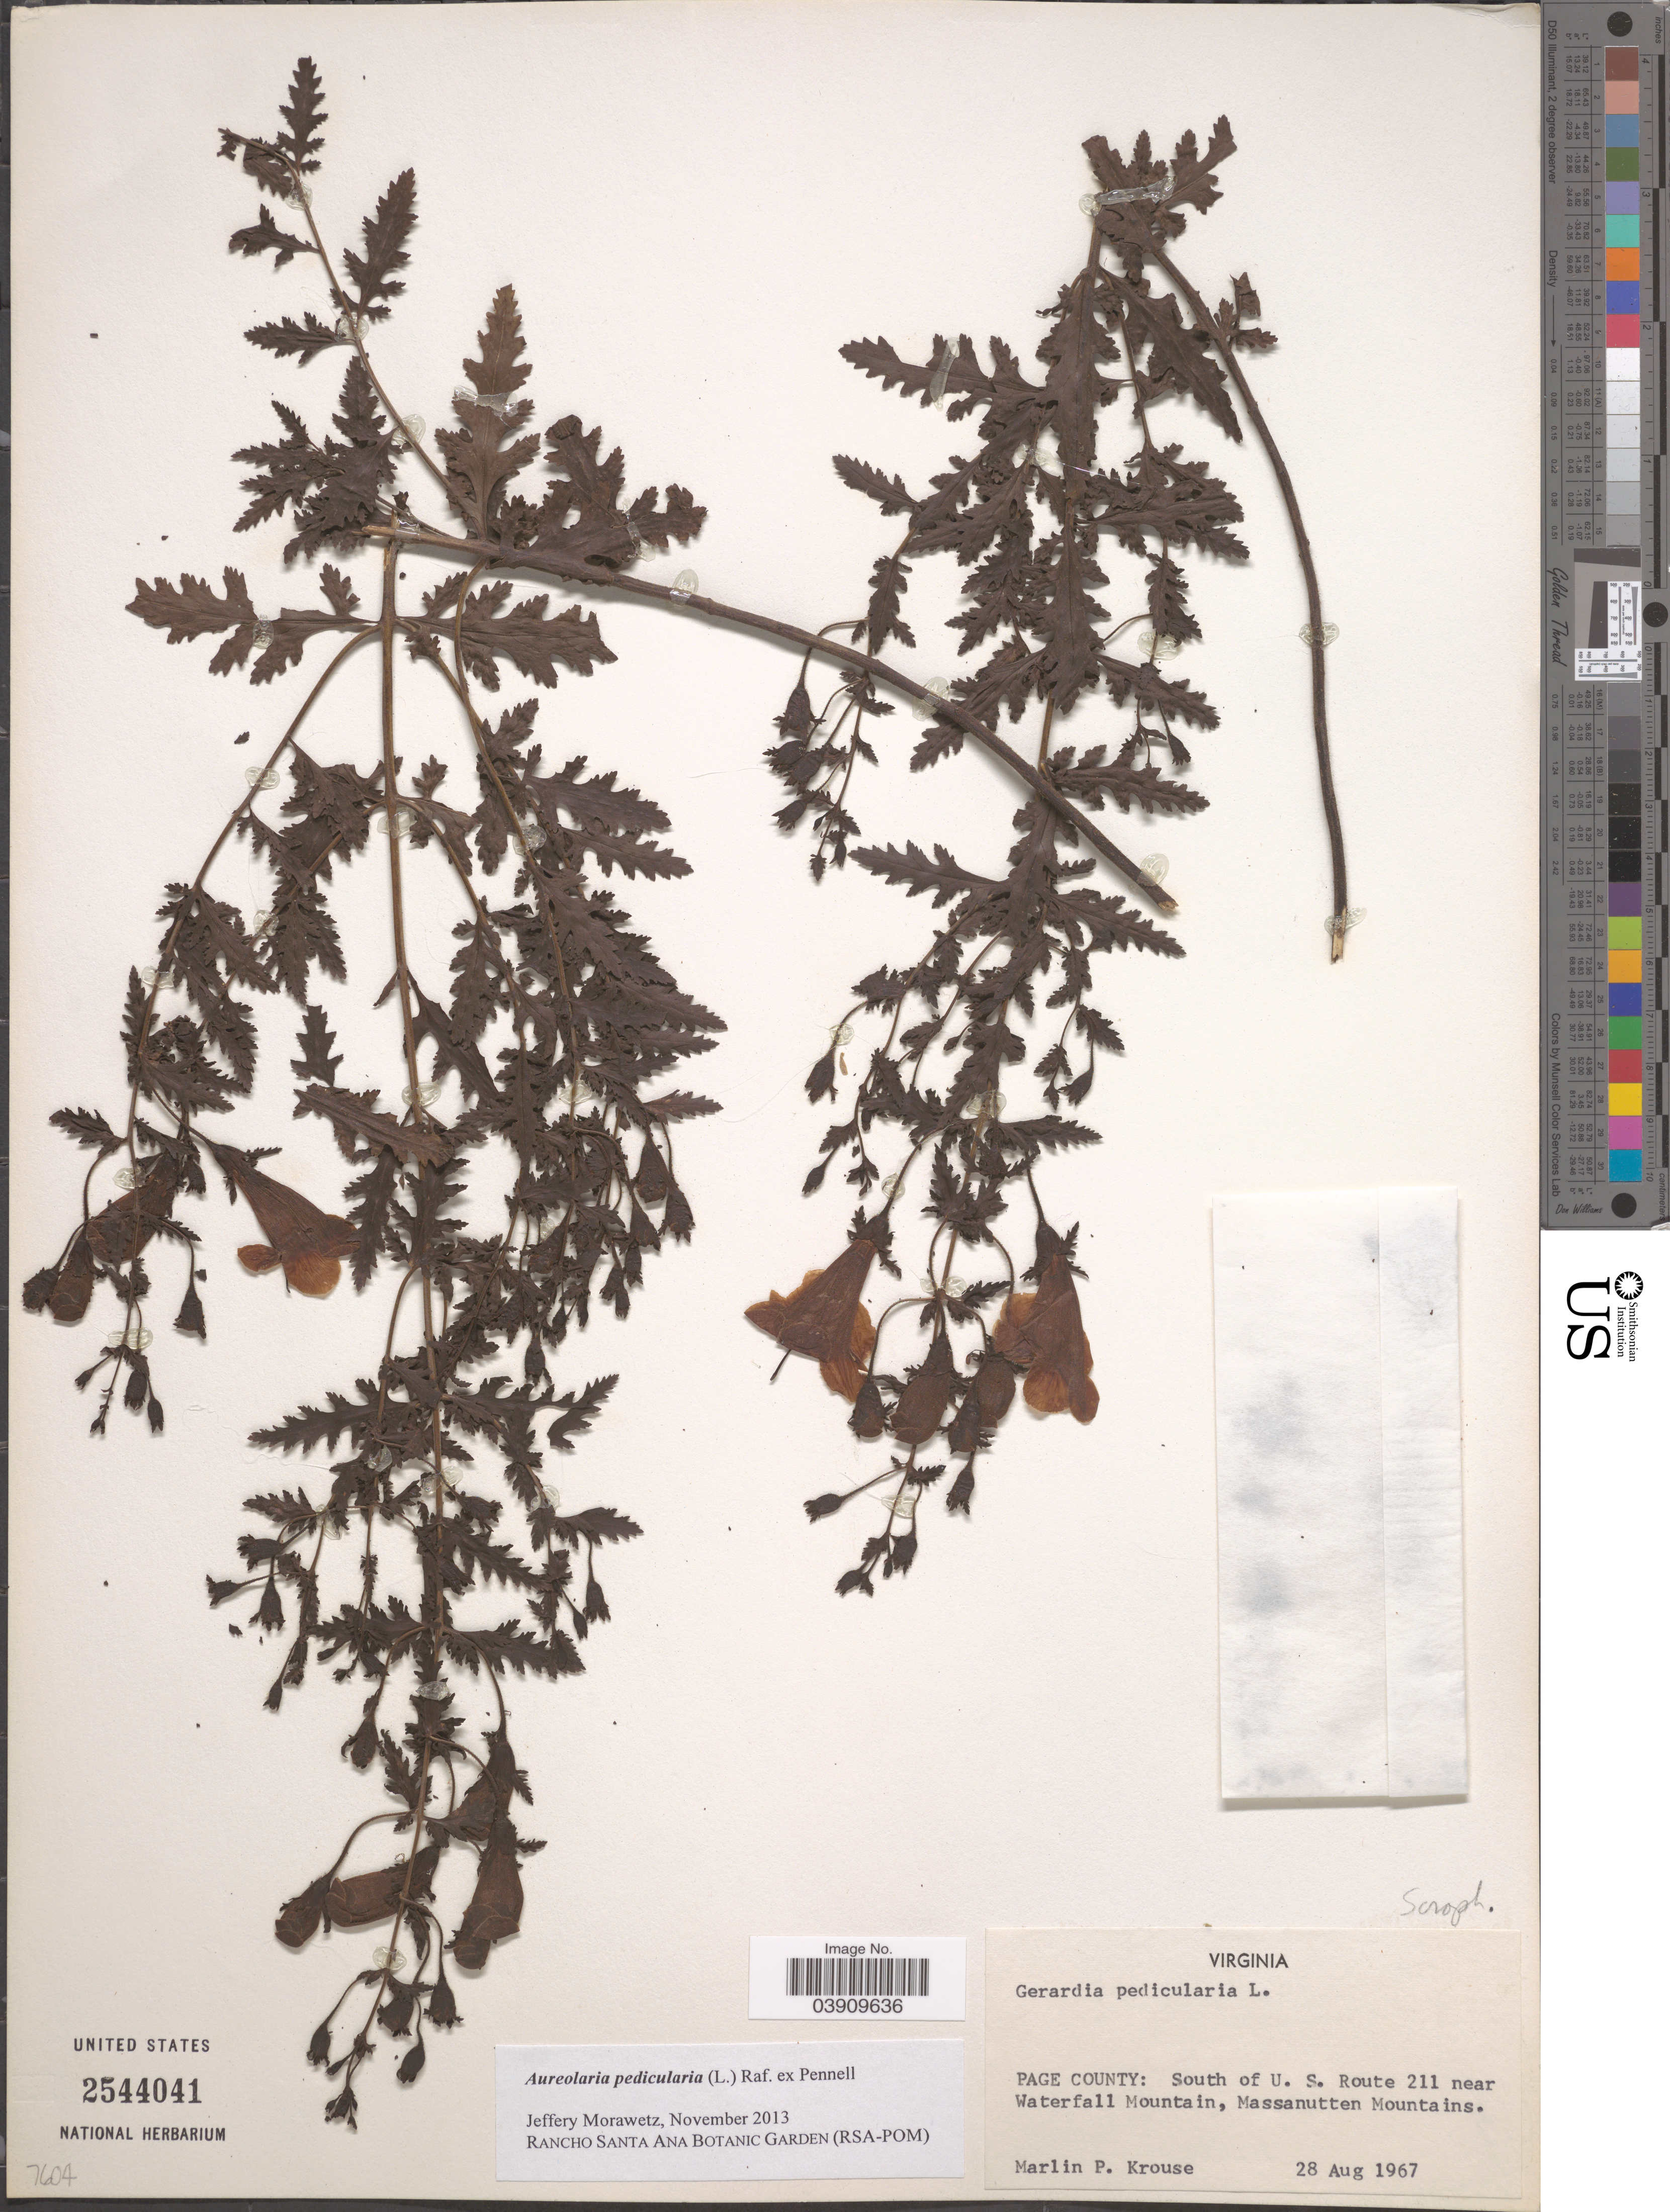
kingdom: Plantae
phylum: Tracheophyta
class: Magnoliopsida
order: Lamiales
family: Orobanchaceae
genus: Aureolaria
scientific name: Aureolaria pedicularia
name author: (L.) Raf. ex Farw.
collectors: M. Krouse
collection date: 1967-08-28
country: United States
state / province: Virginia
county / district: Page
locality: South of U. S. Route 211 near Waterfall Mountain, Massanutten Mountains.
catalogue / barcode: US 2544041